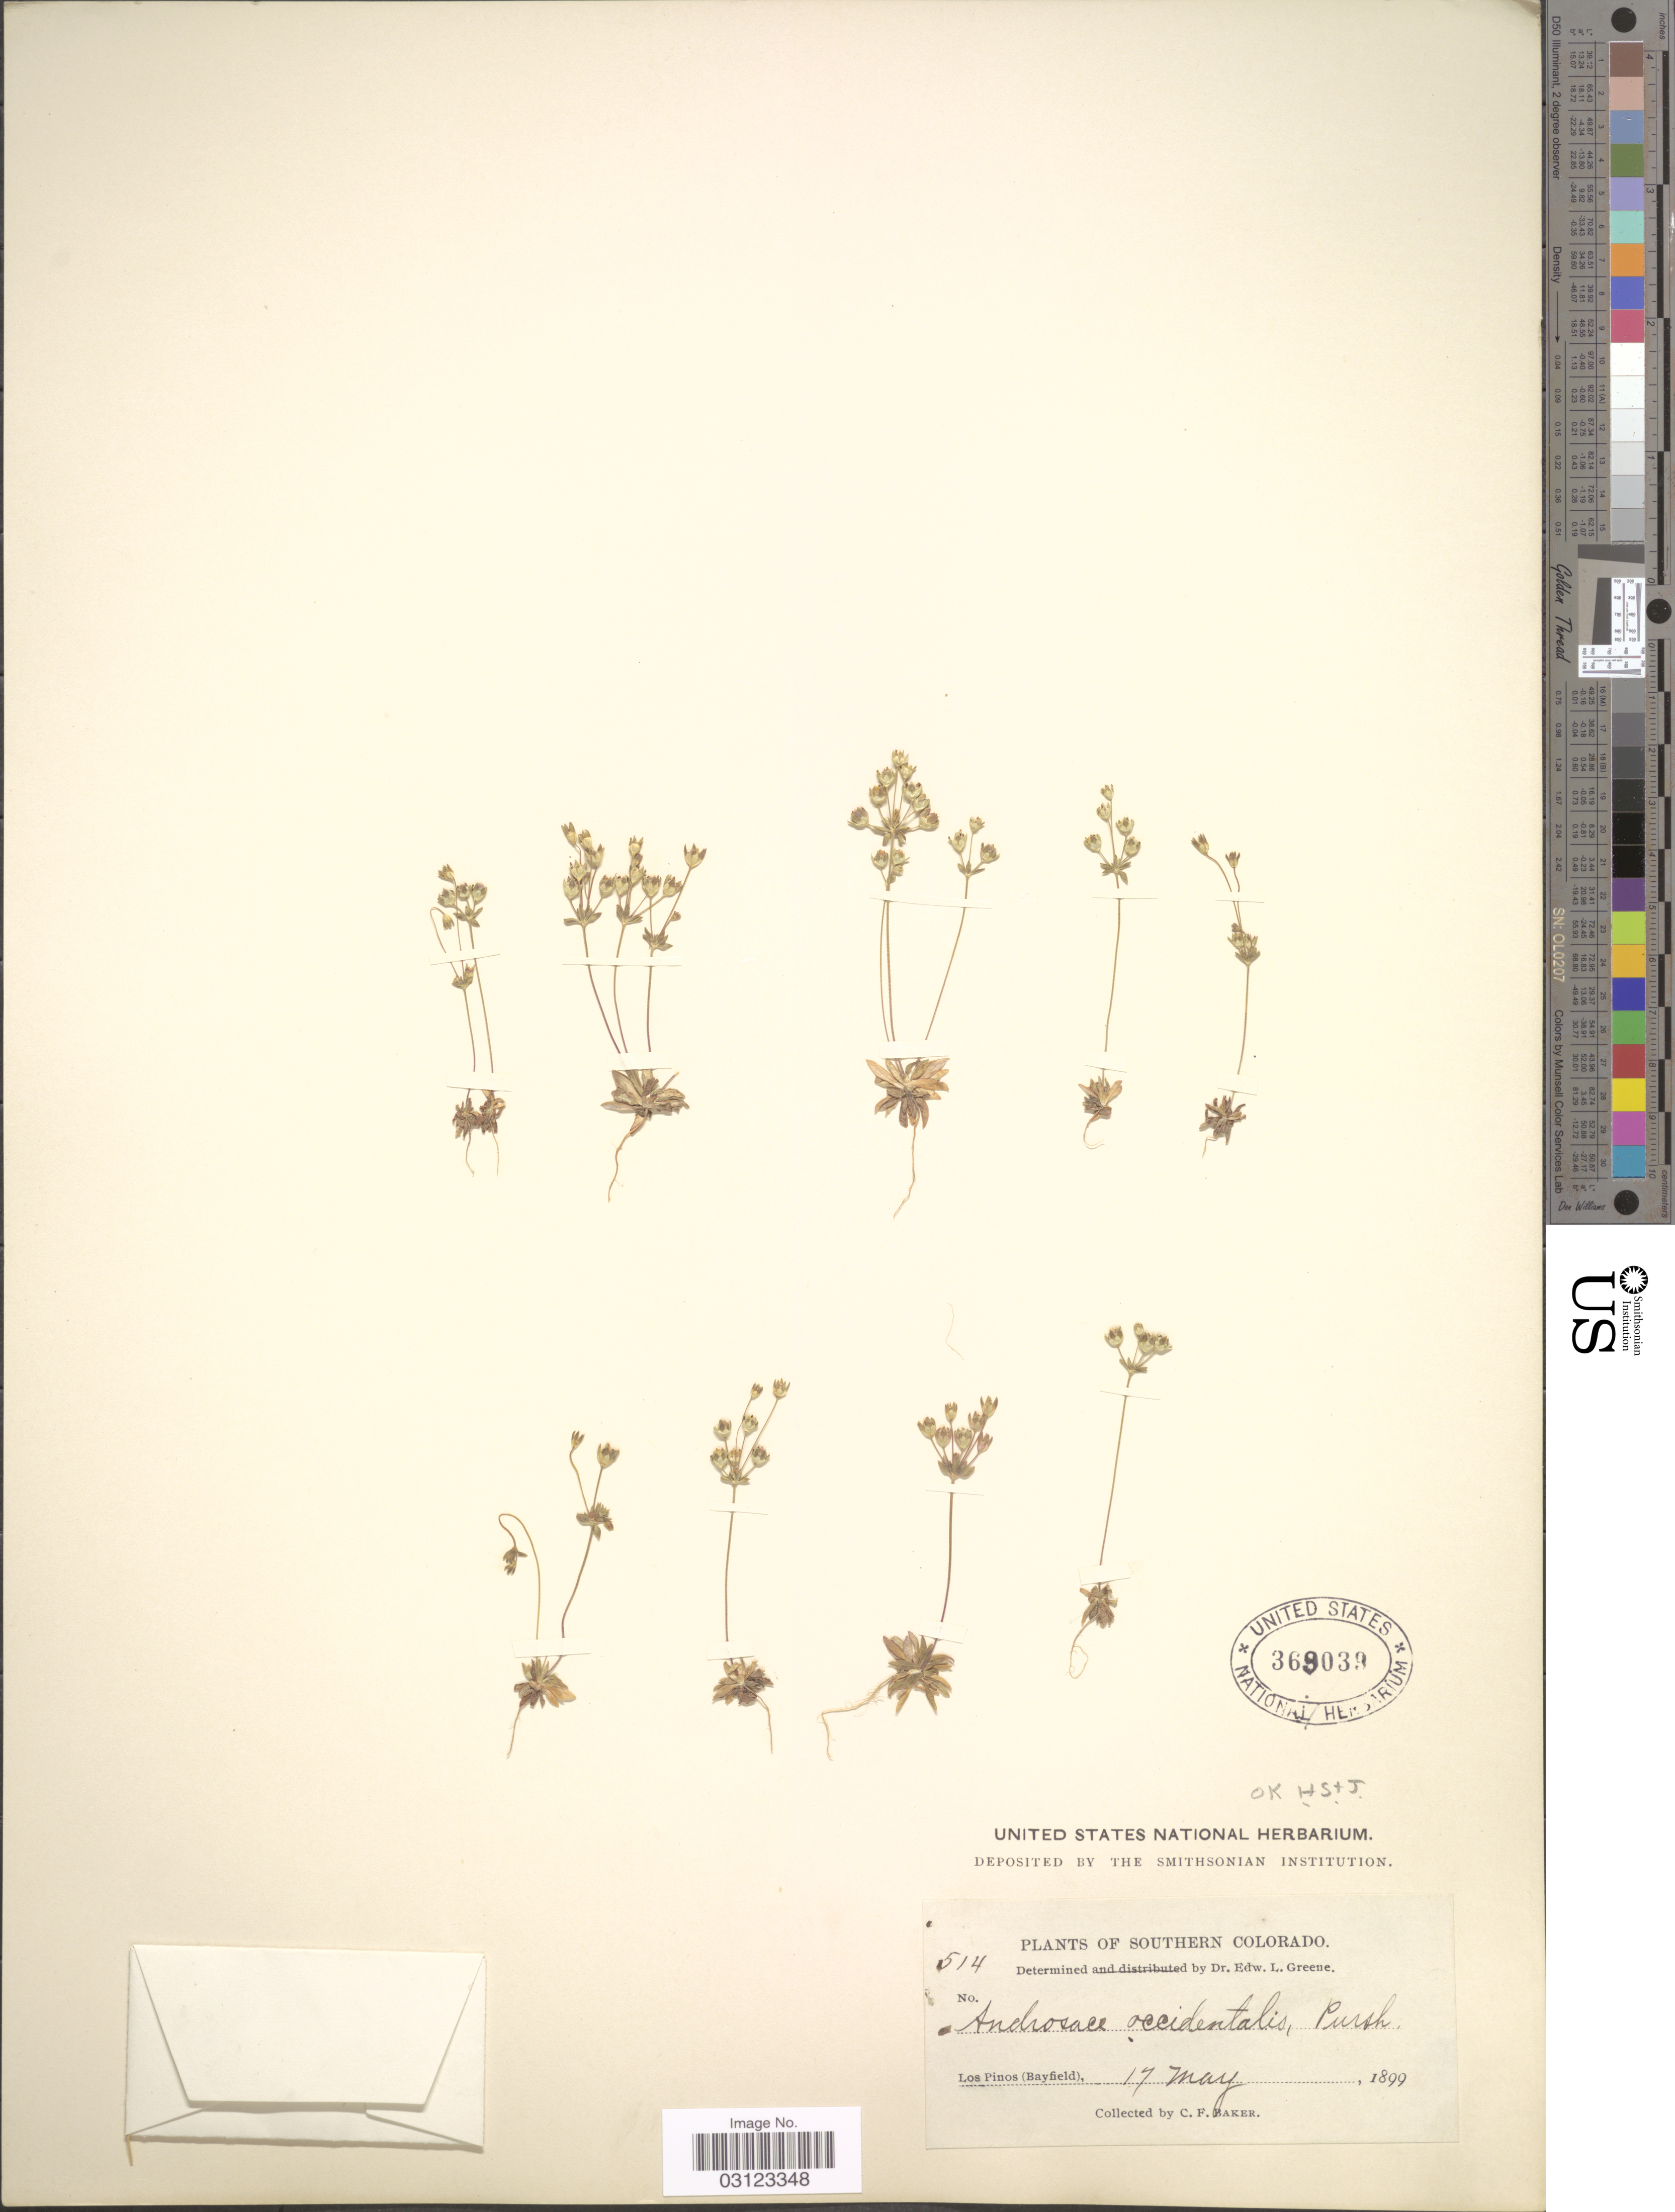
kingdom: Plantae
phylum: Tracheophyta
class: Magnoliopsida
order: Ericales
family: Primulaceae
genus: Androsace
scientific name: Androsace occidentalis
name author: (Pursh) Pursh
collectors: C. F. Baker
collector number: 514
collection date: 1899-05-17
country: United States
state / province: Colorado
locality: Southern Colorado. Los Pinos (Bayfield).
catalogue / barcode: US 369039